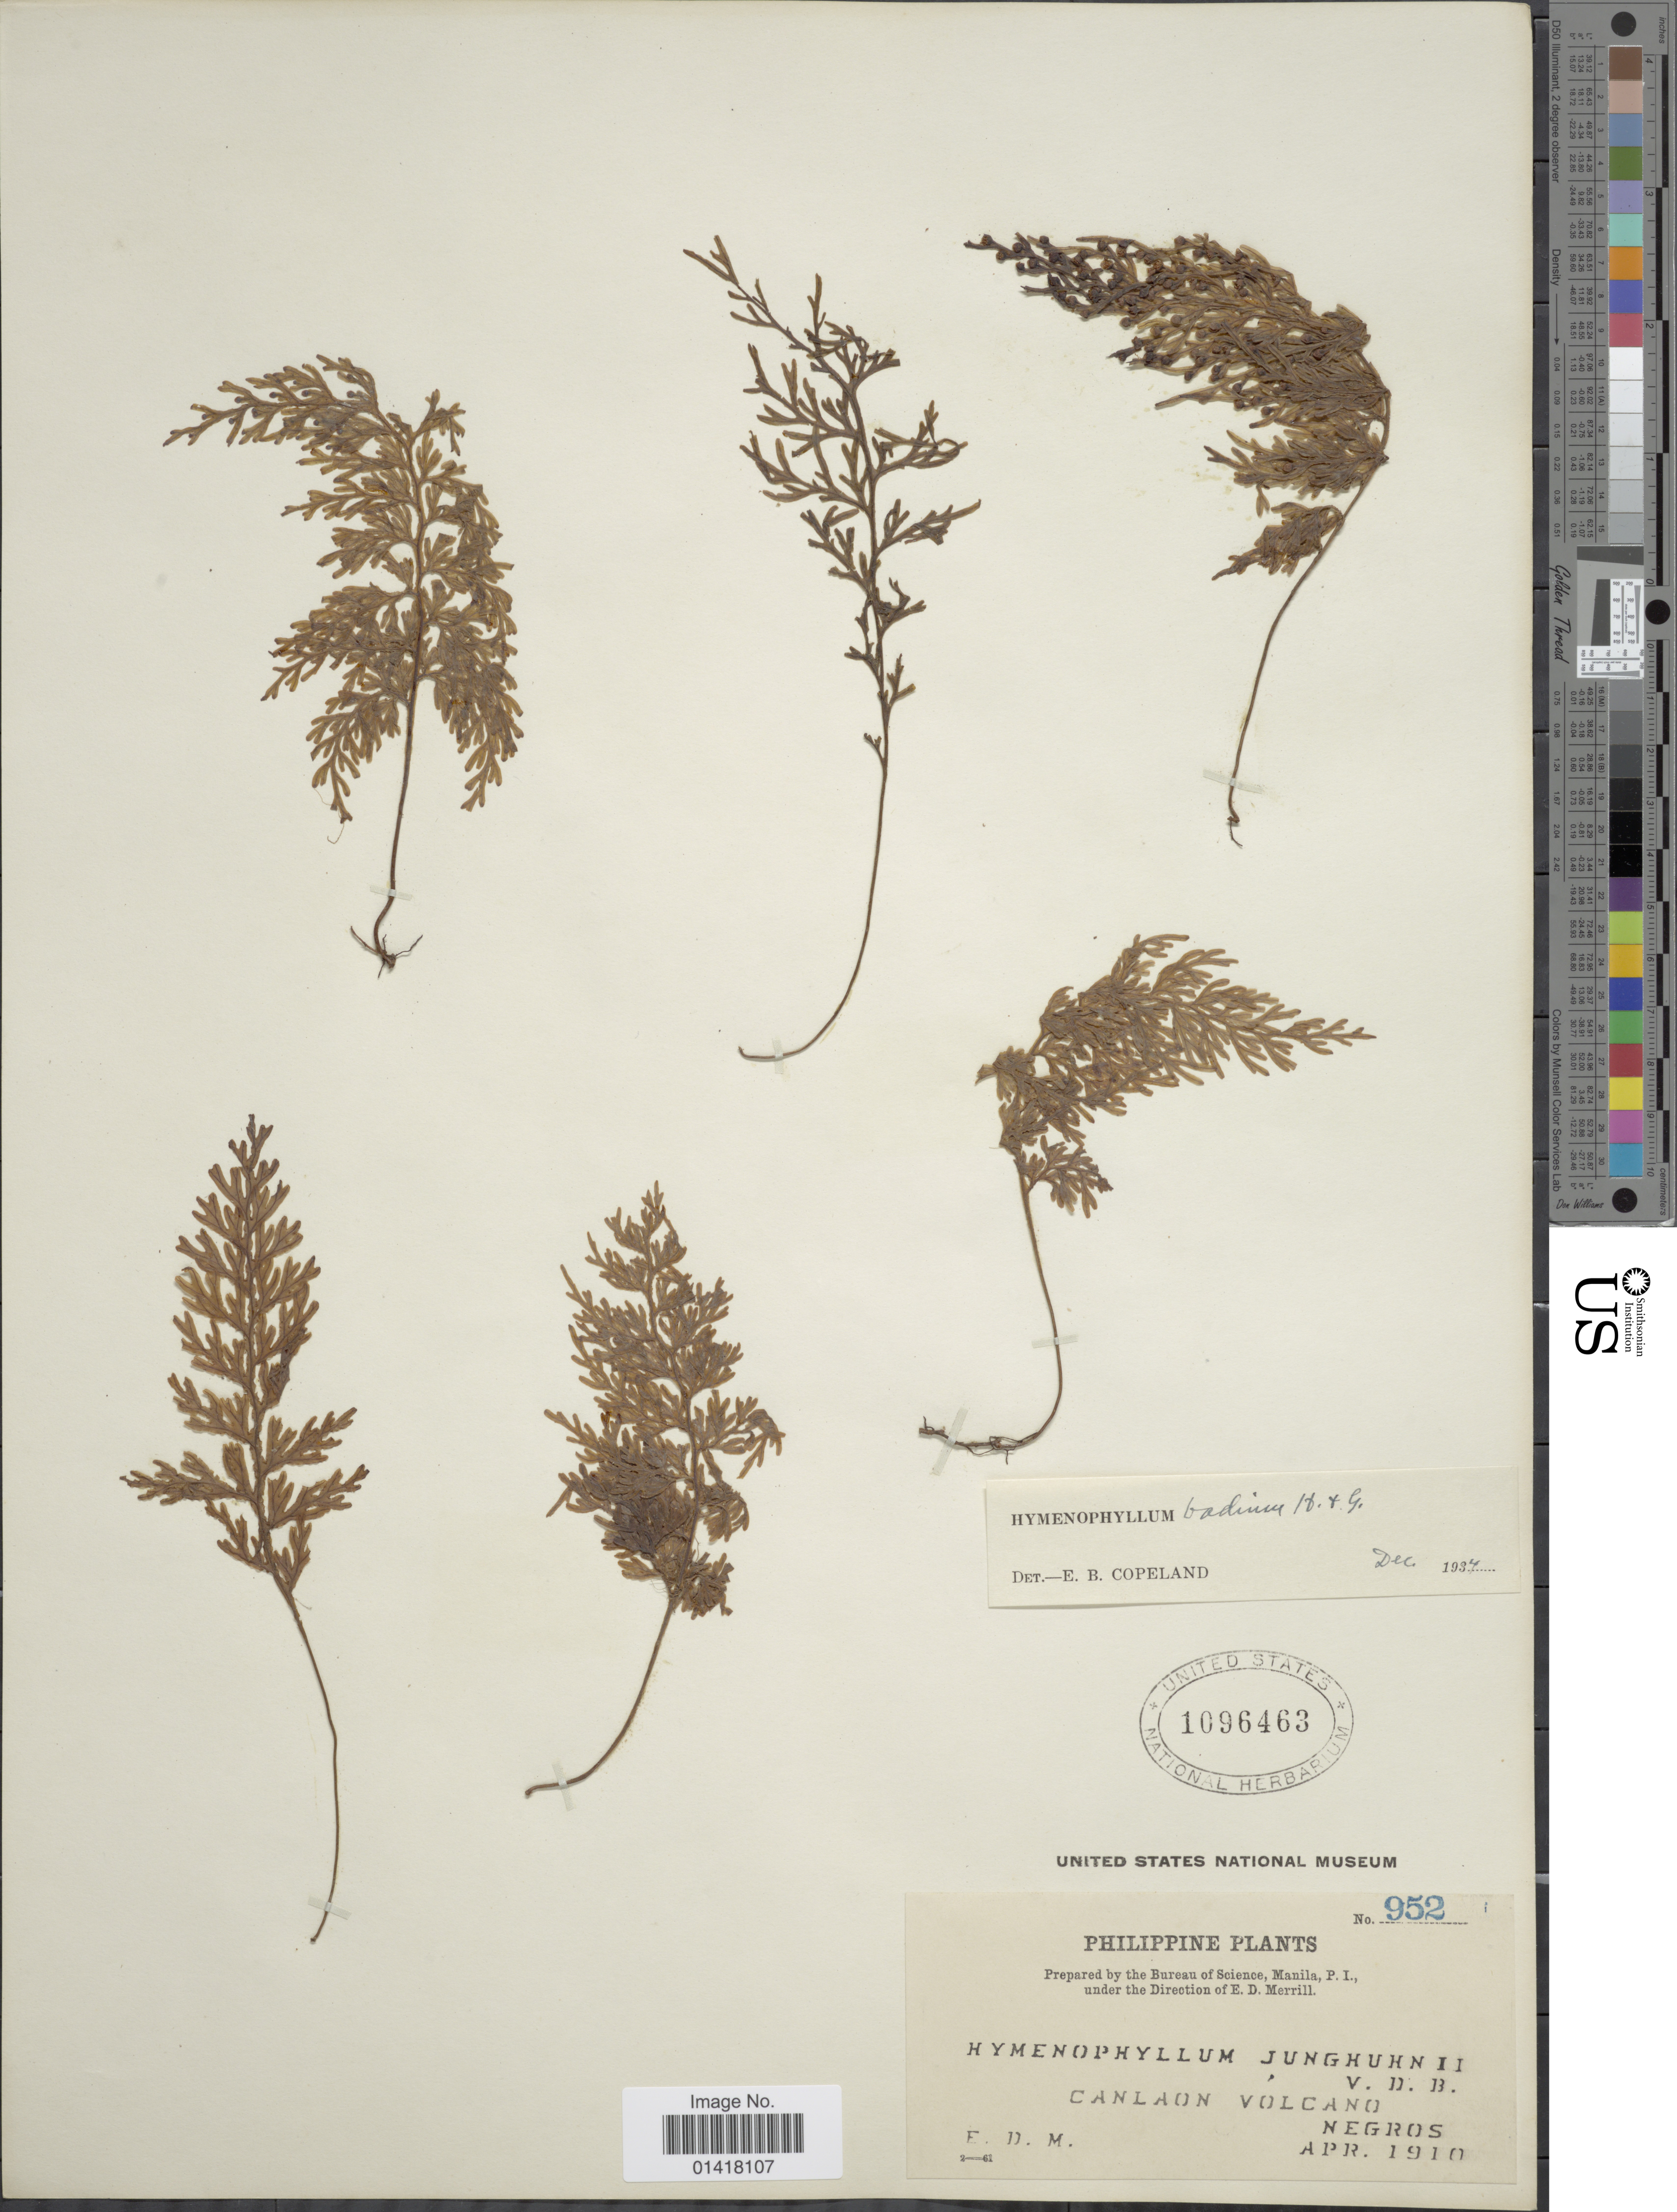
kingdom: Plantae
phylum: Tracheophyta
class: Polypodiopsida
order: Hymenophyllales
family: Hymenophyllaceae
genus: Hymenophyllum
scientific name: Hymenophyllum badium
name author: Hook. & Grev.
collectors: E. D. M.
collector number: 952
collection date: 1910-04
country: Philippines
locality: Philippines. Canlaon Volcano, Negros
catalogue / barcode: US 1096463